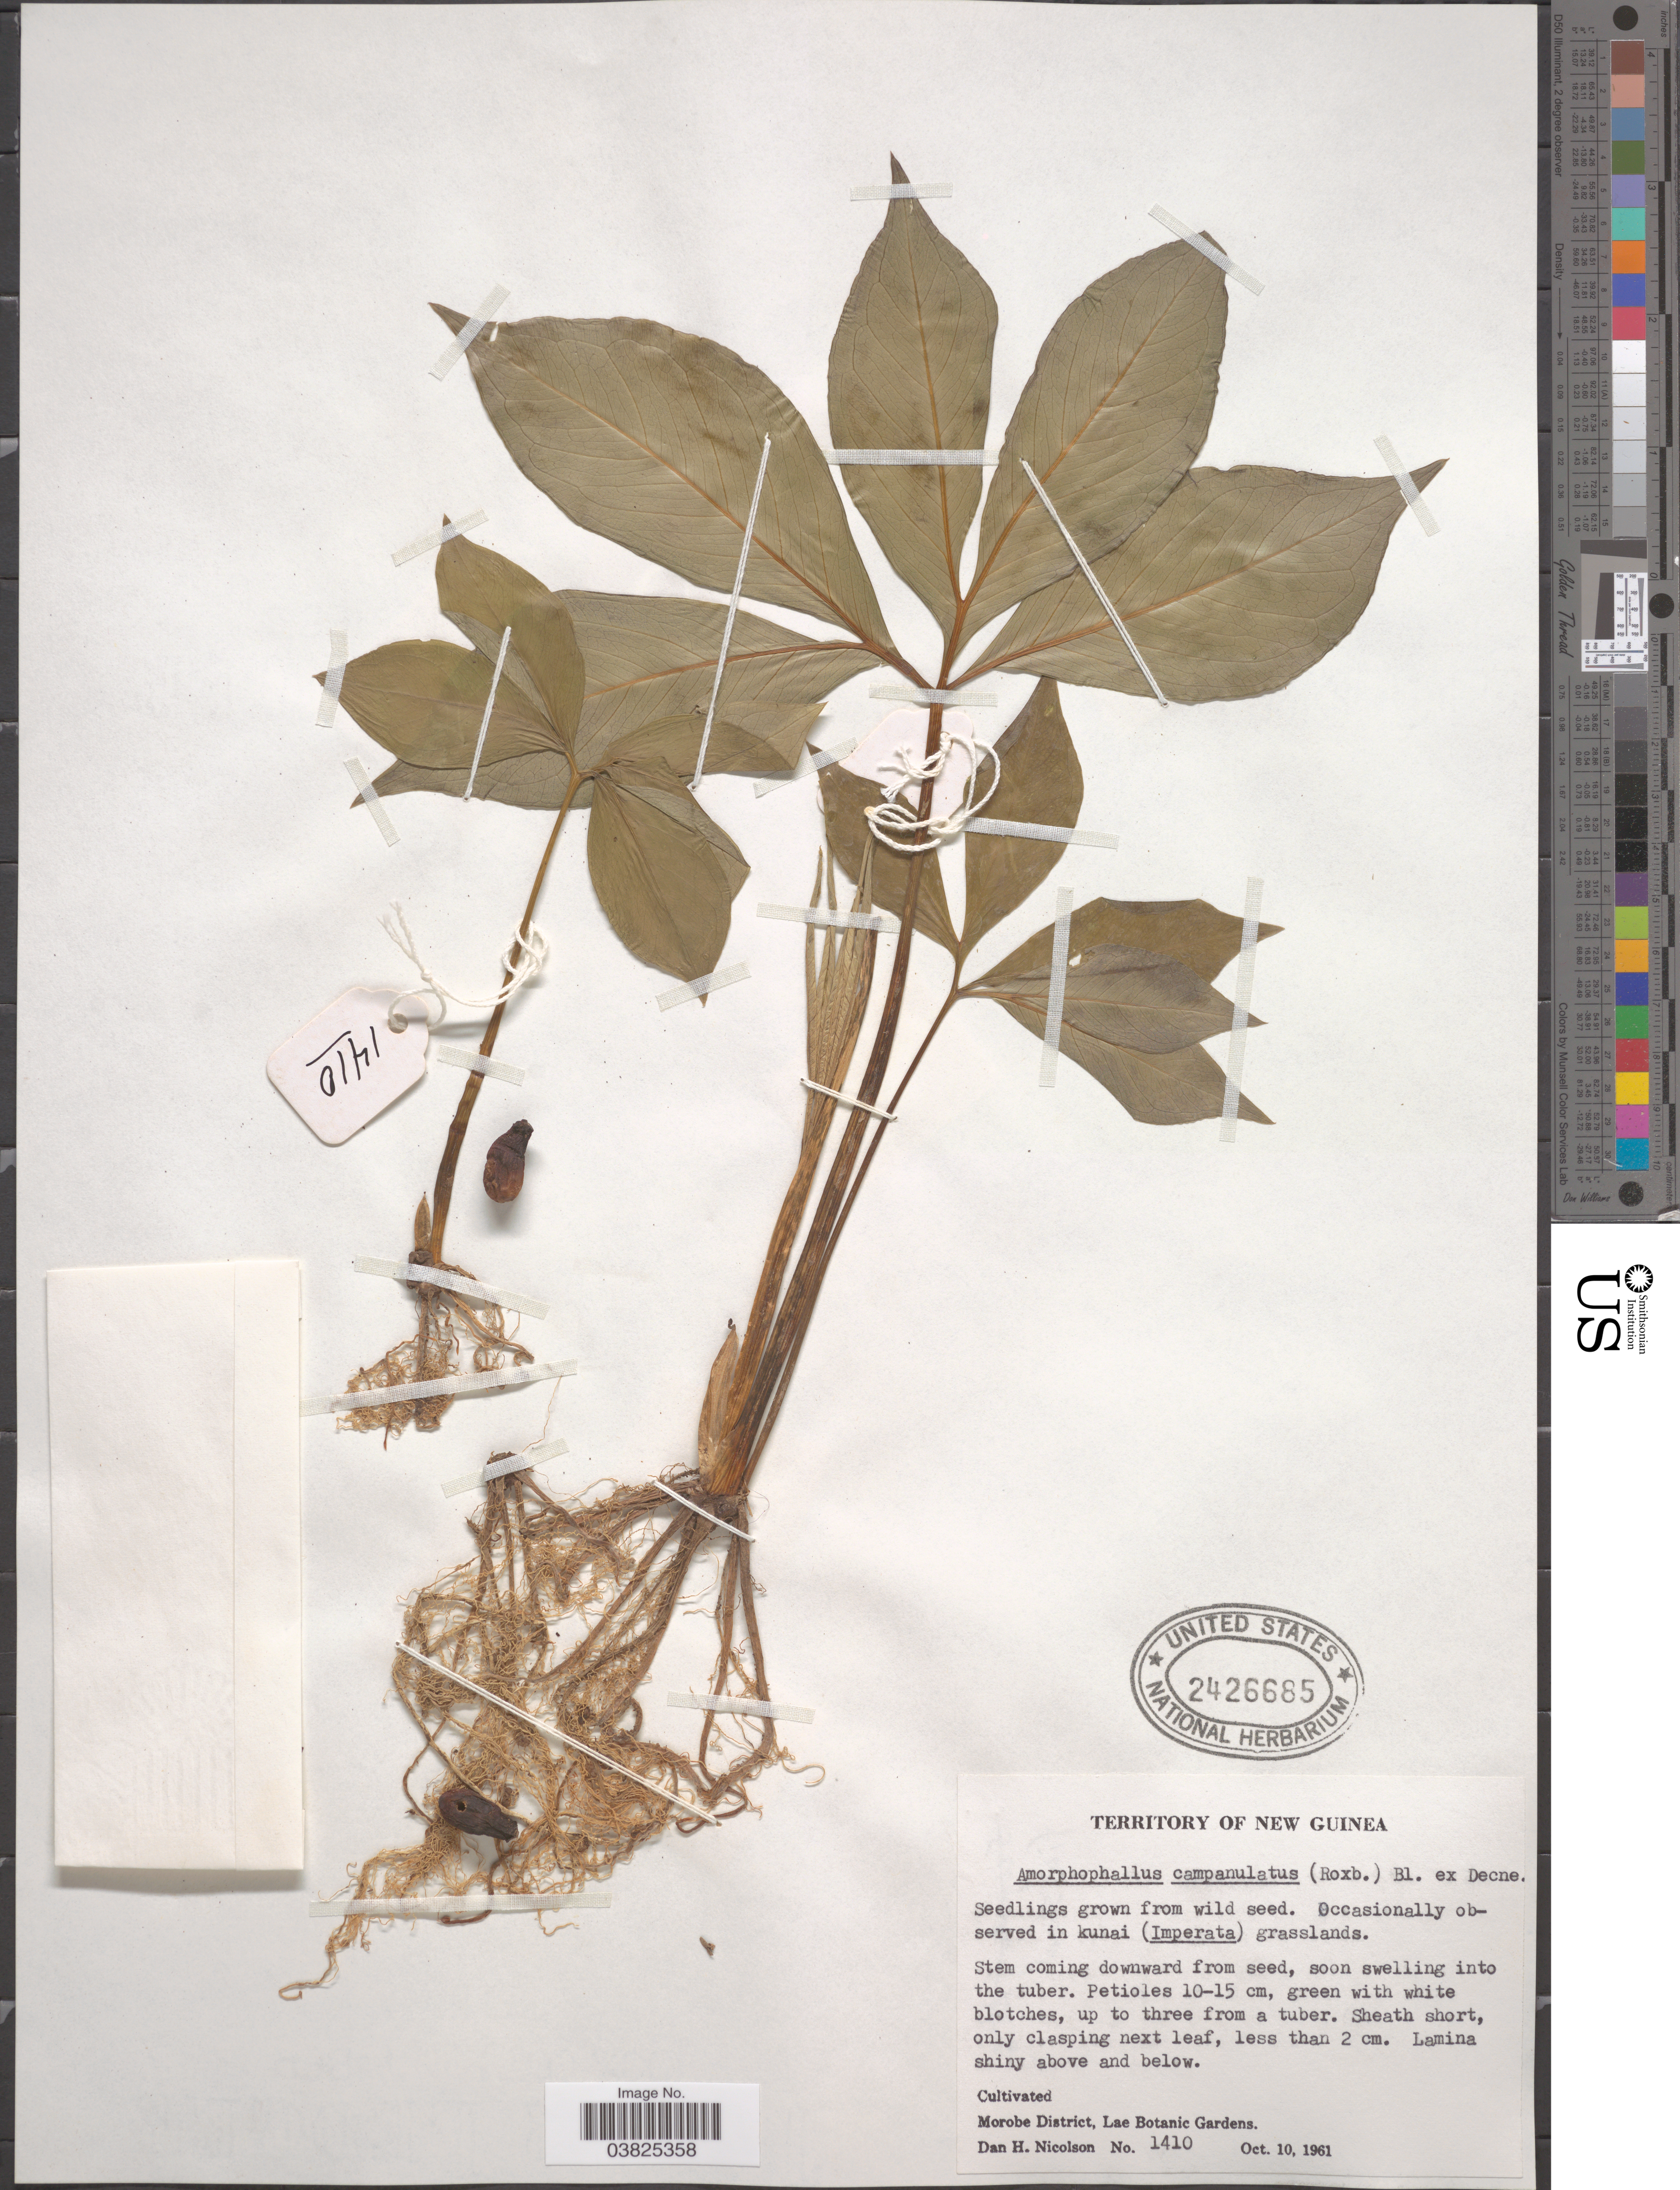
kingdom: Plantae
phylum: Tracheophyta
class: Liliopsida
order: Alismatales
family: Araceae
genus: Amorphophallus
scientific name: Amorphophallus campanulatus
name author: Blume ex Decne.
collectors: D. H. Nicolson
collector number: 1410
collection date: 1961-10-10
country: Papua New Guinea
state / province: Morobe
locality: Territory of New Guinea. Morobe District, Lae Botanic Gardens.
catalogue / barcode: US 2426685